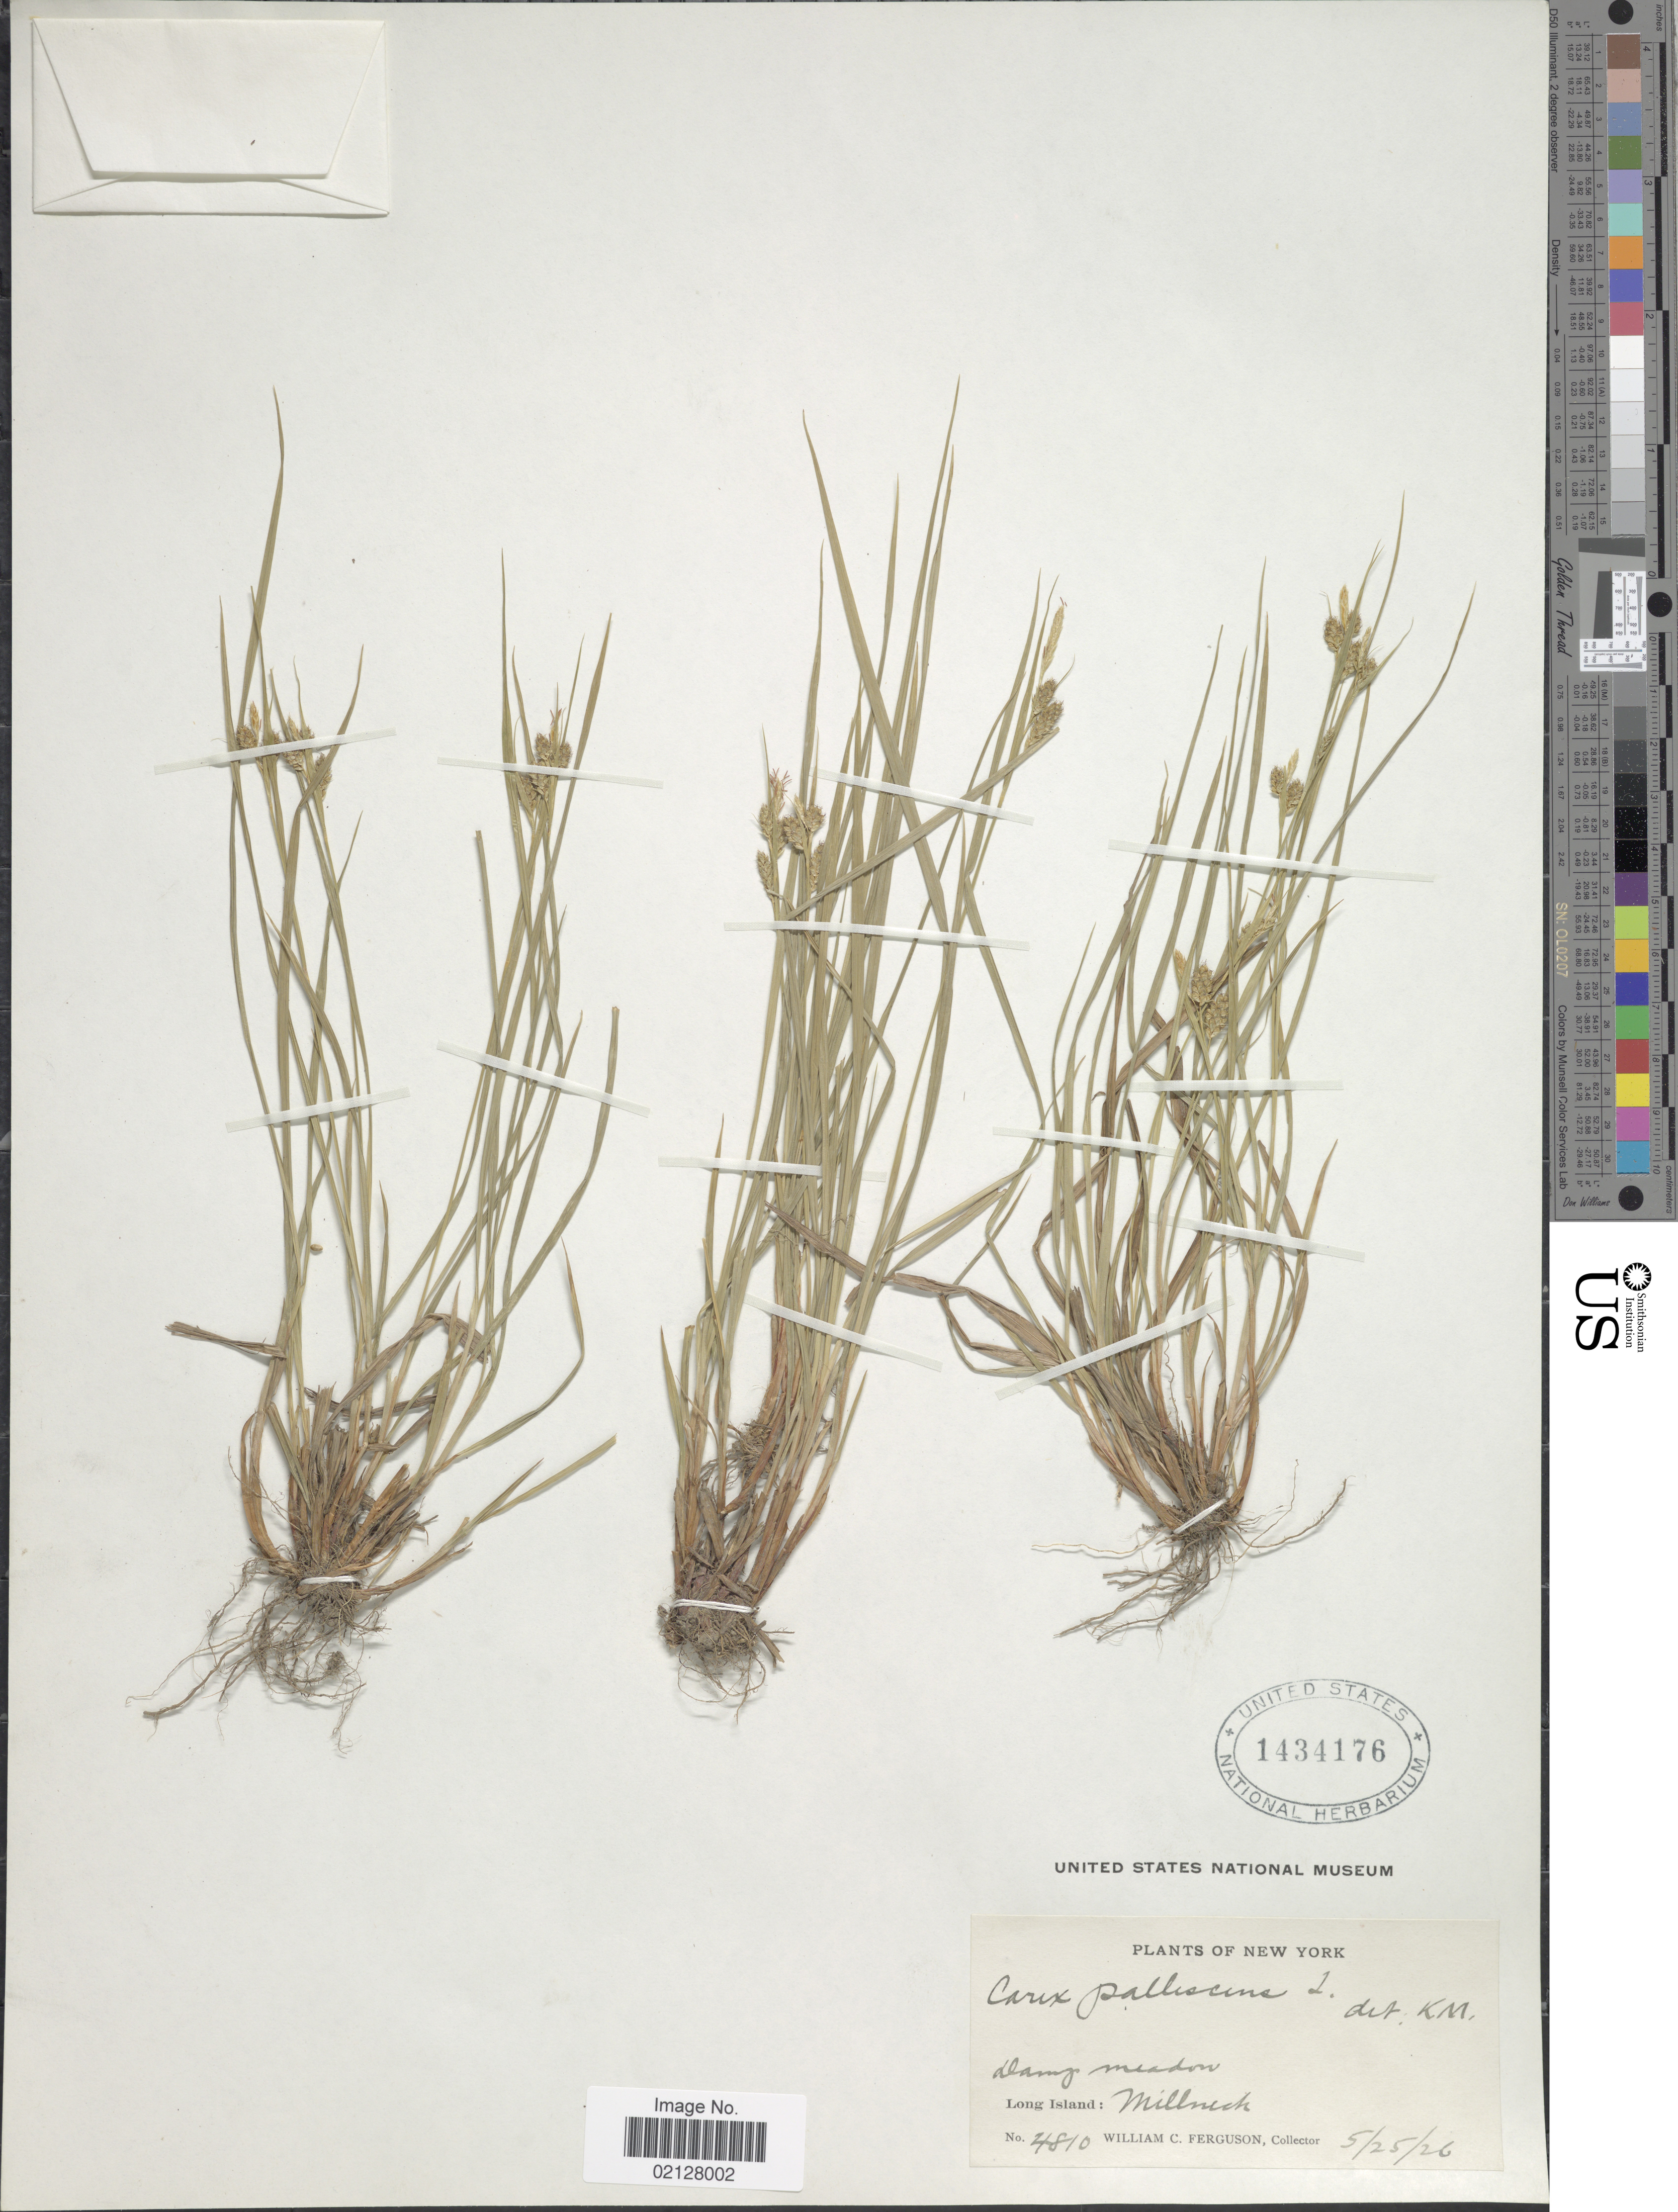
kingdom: Plantae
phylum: Tracheophyta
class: Liliopsida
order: Poales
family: Cyperaceae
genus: Carex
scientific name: Carex pallescens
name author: L.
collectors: W. Ferguson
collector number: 4810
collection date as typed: Transcribed d/m/y: 25/5/26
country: United States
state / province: New York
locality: Damp meadow, Long Island: Millneck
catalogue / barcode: US 1434176